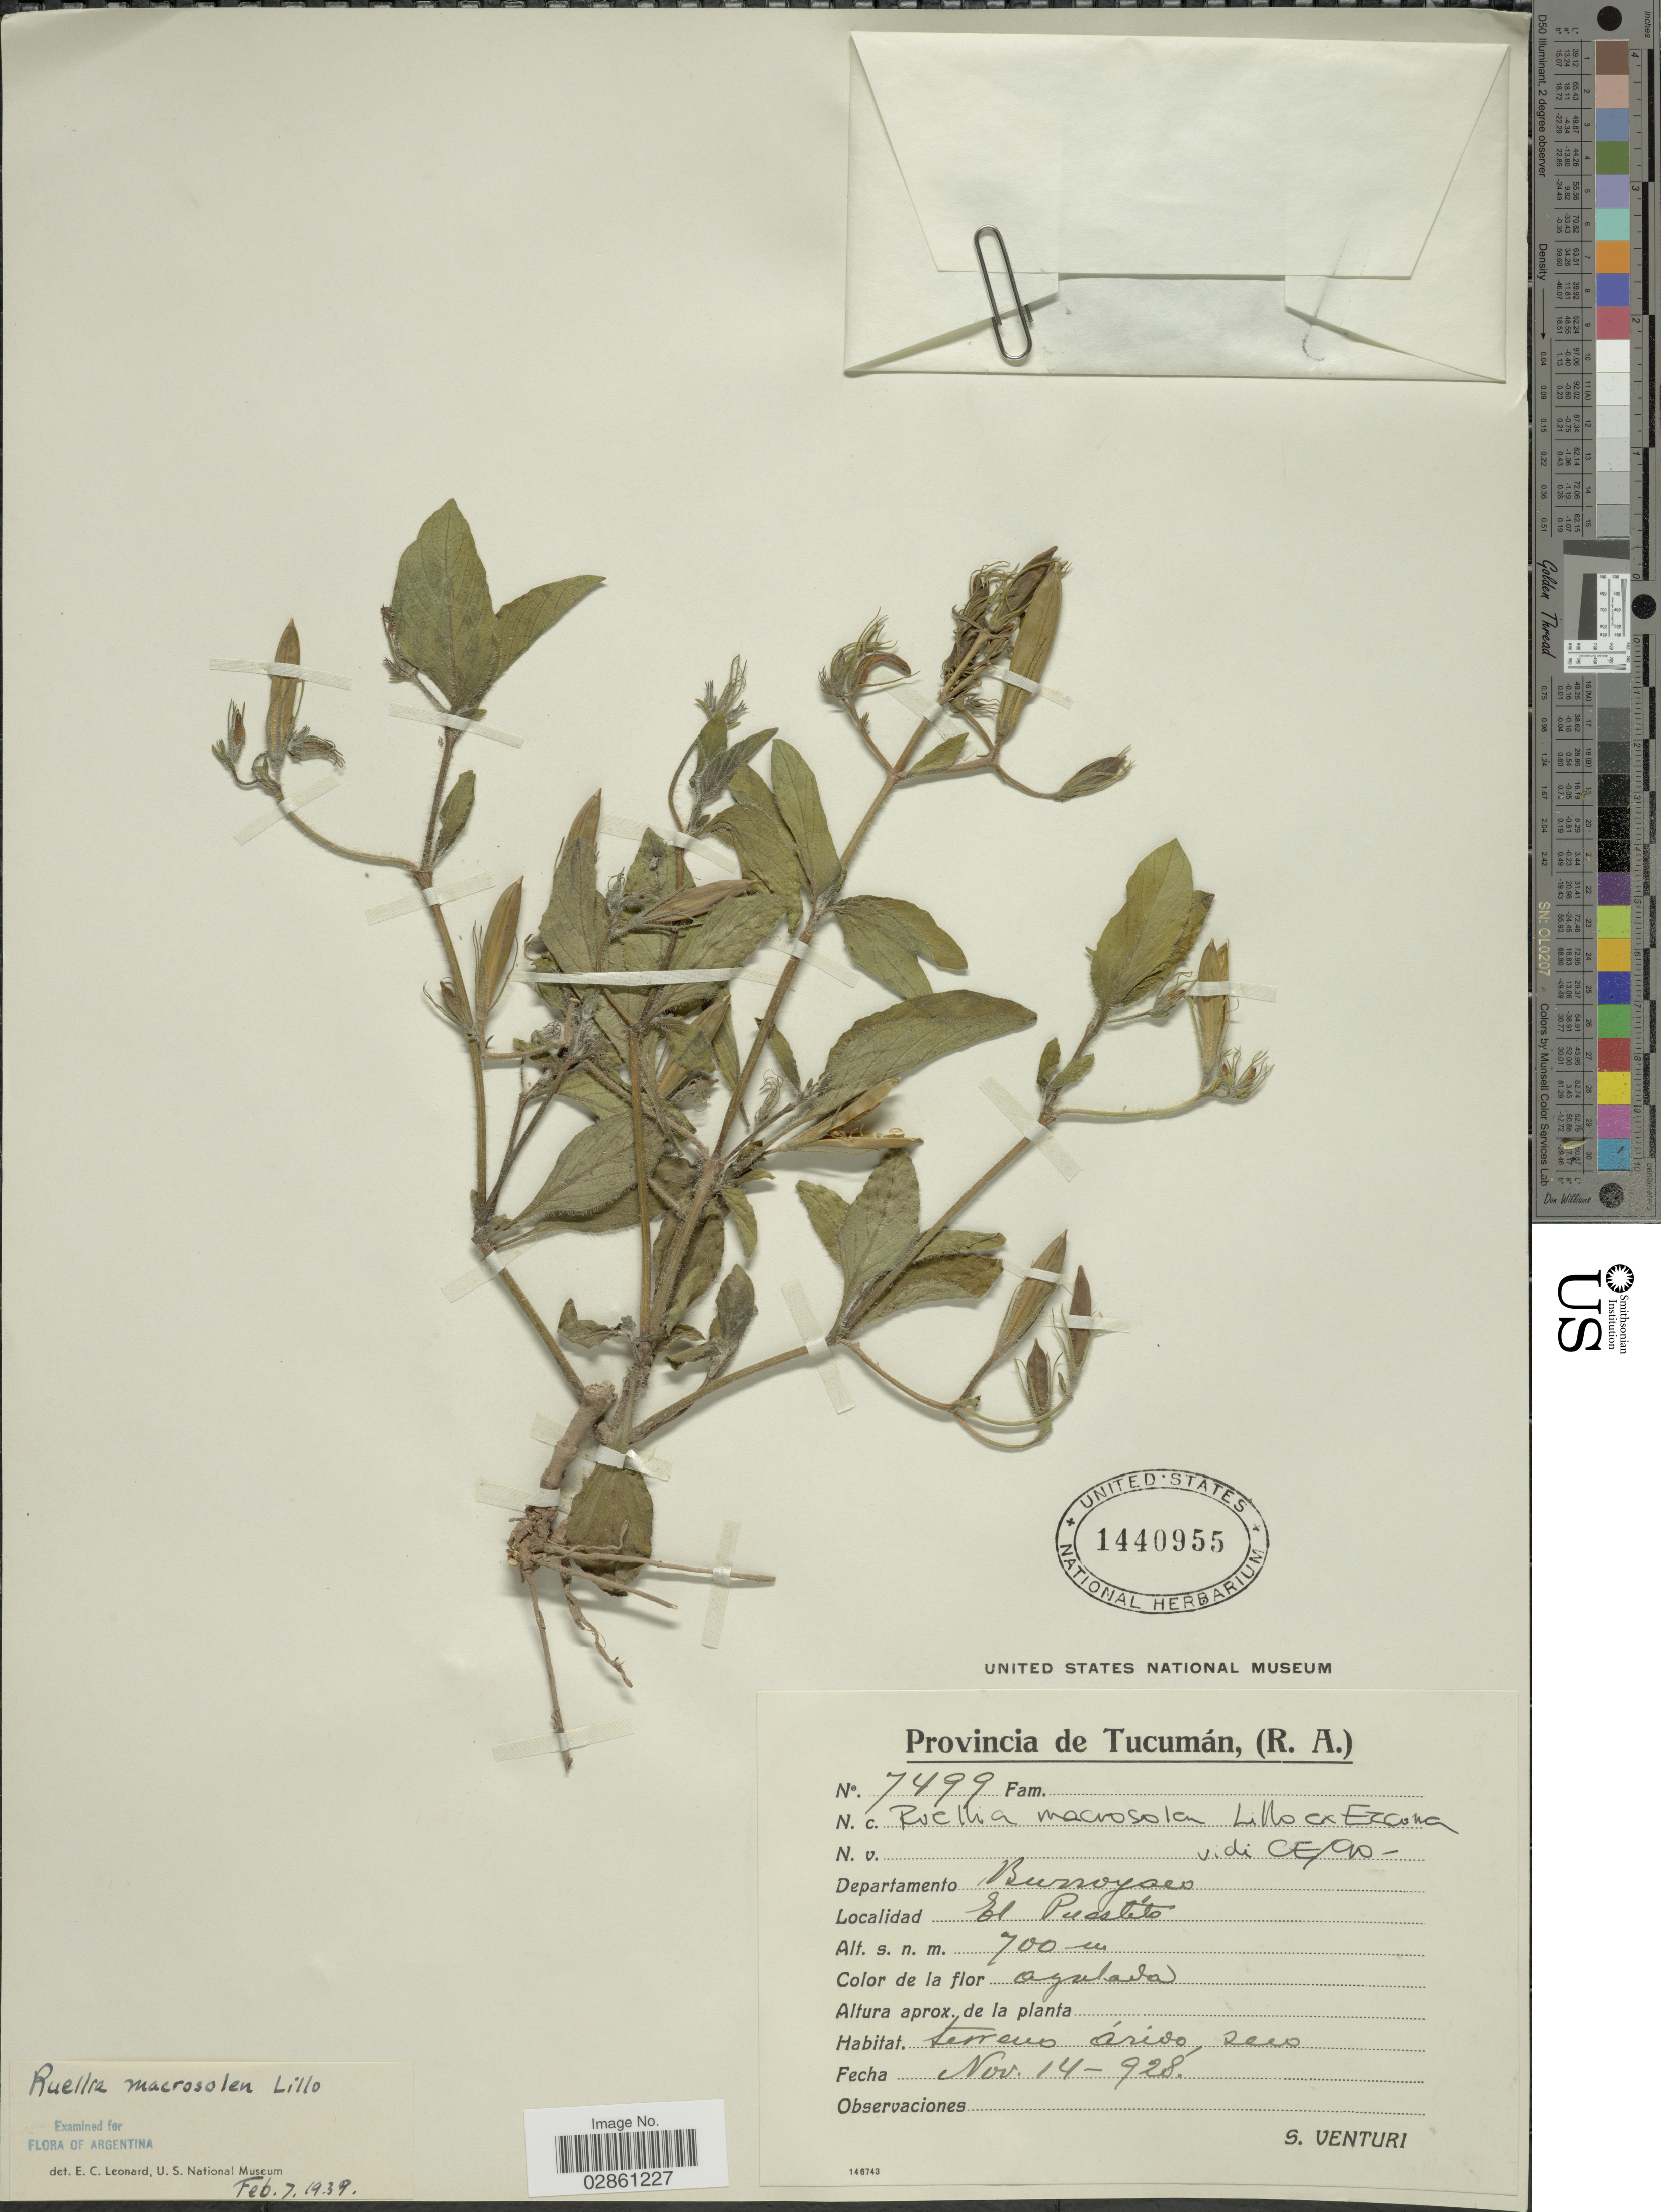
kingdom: Plantae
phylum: Tracheophyta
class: Magnoliopsida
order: Lamiales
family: Acanthaceae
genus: Ruellia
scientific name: Ruellia macrosolen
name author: Lillo ex C. Ezcurra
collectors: S. Venturi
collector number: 7499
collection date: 1928-11-14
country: Argentina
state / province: Tucuman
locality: Departamento Burroyaco, El Puestito.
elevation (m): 700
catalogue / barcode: US 1440955